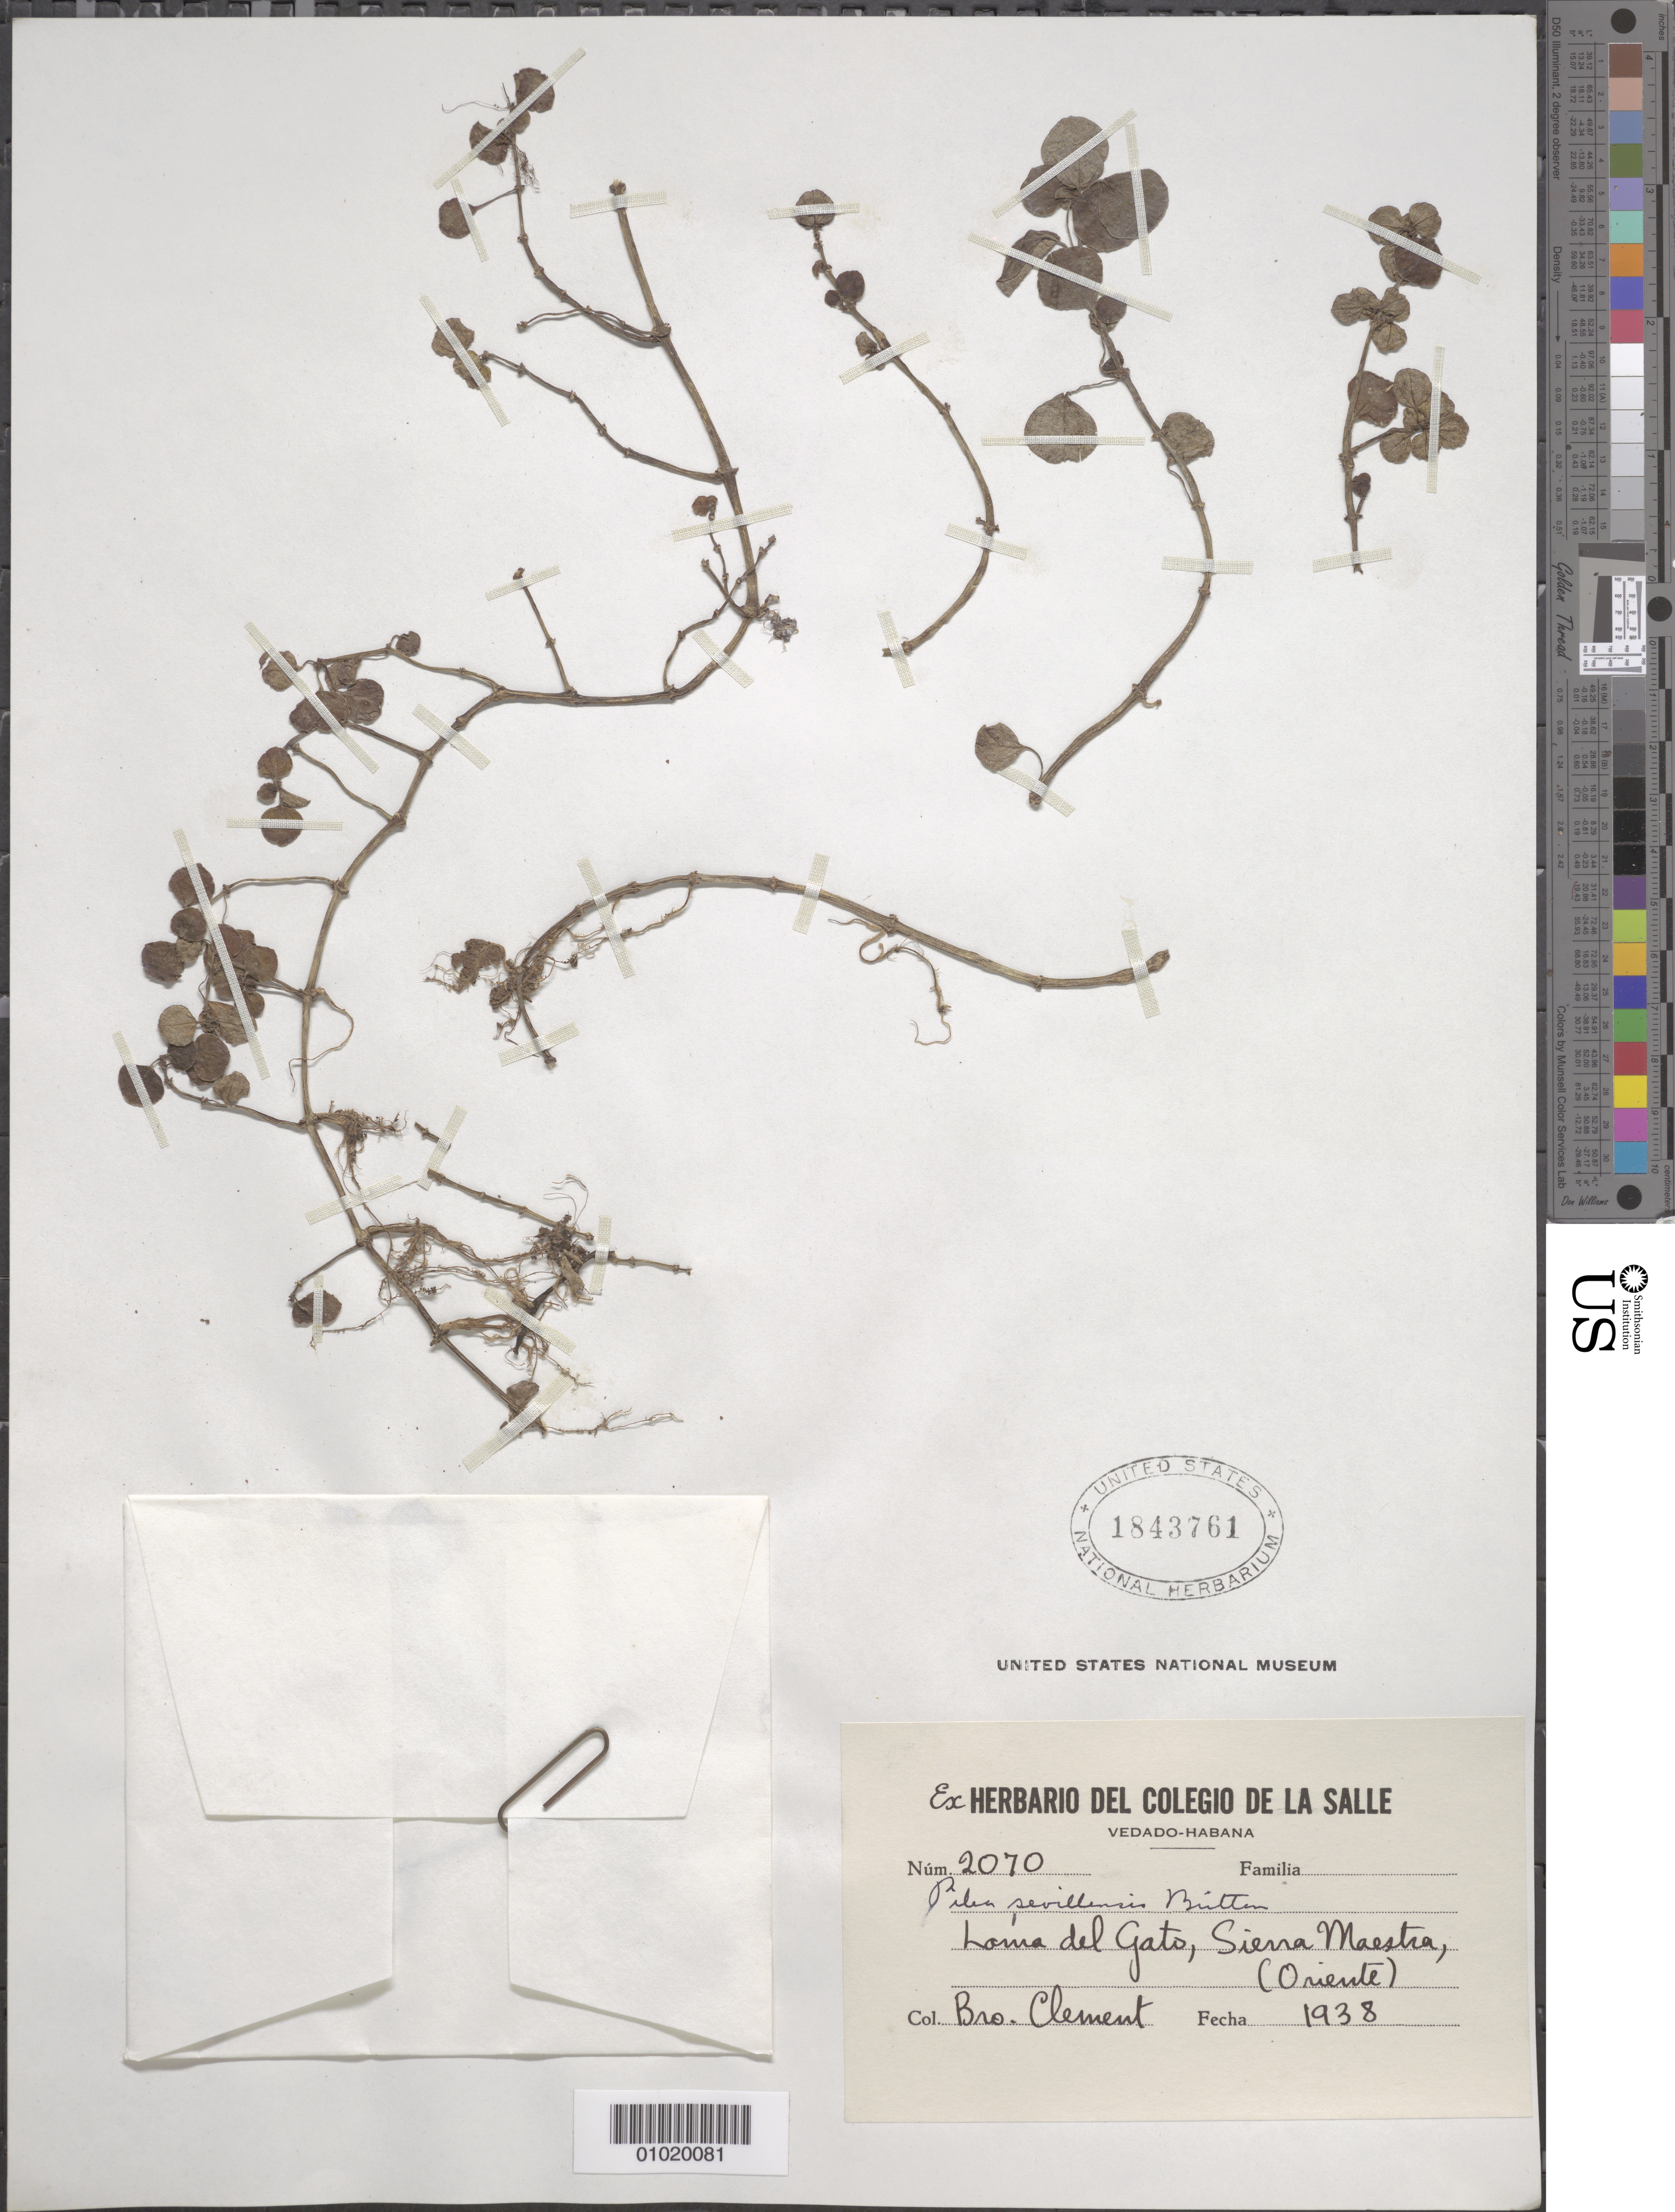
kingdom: Plantae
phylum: Tracheophyta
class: Magnoliopsida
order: Rosales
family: Urticaceae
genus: Pilea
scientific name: Pilea sevillensis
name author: Britton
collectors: B. Clement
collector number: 2070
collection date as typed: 01 Jan 1938 to 31 Dec 1938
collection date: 1938-01-01/1938-12-31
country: Cuba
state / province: Oriente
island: Cuba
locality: Loma del Gato, Sierra Maestra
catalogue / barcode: US 1843761